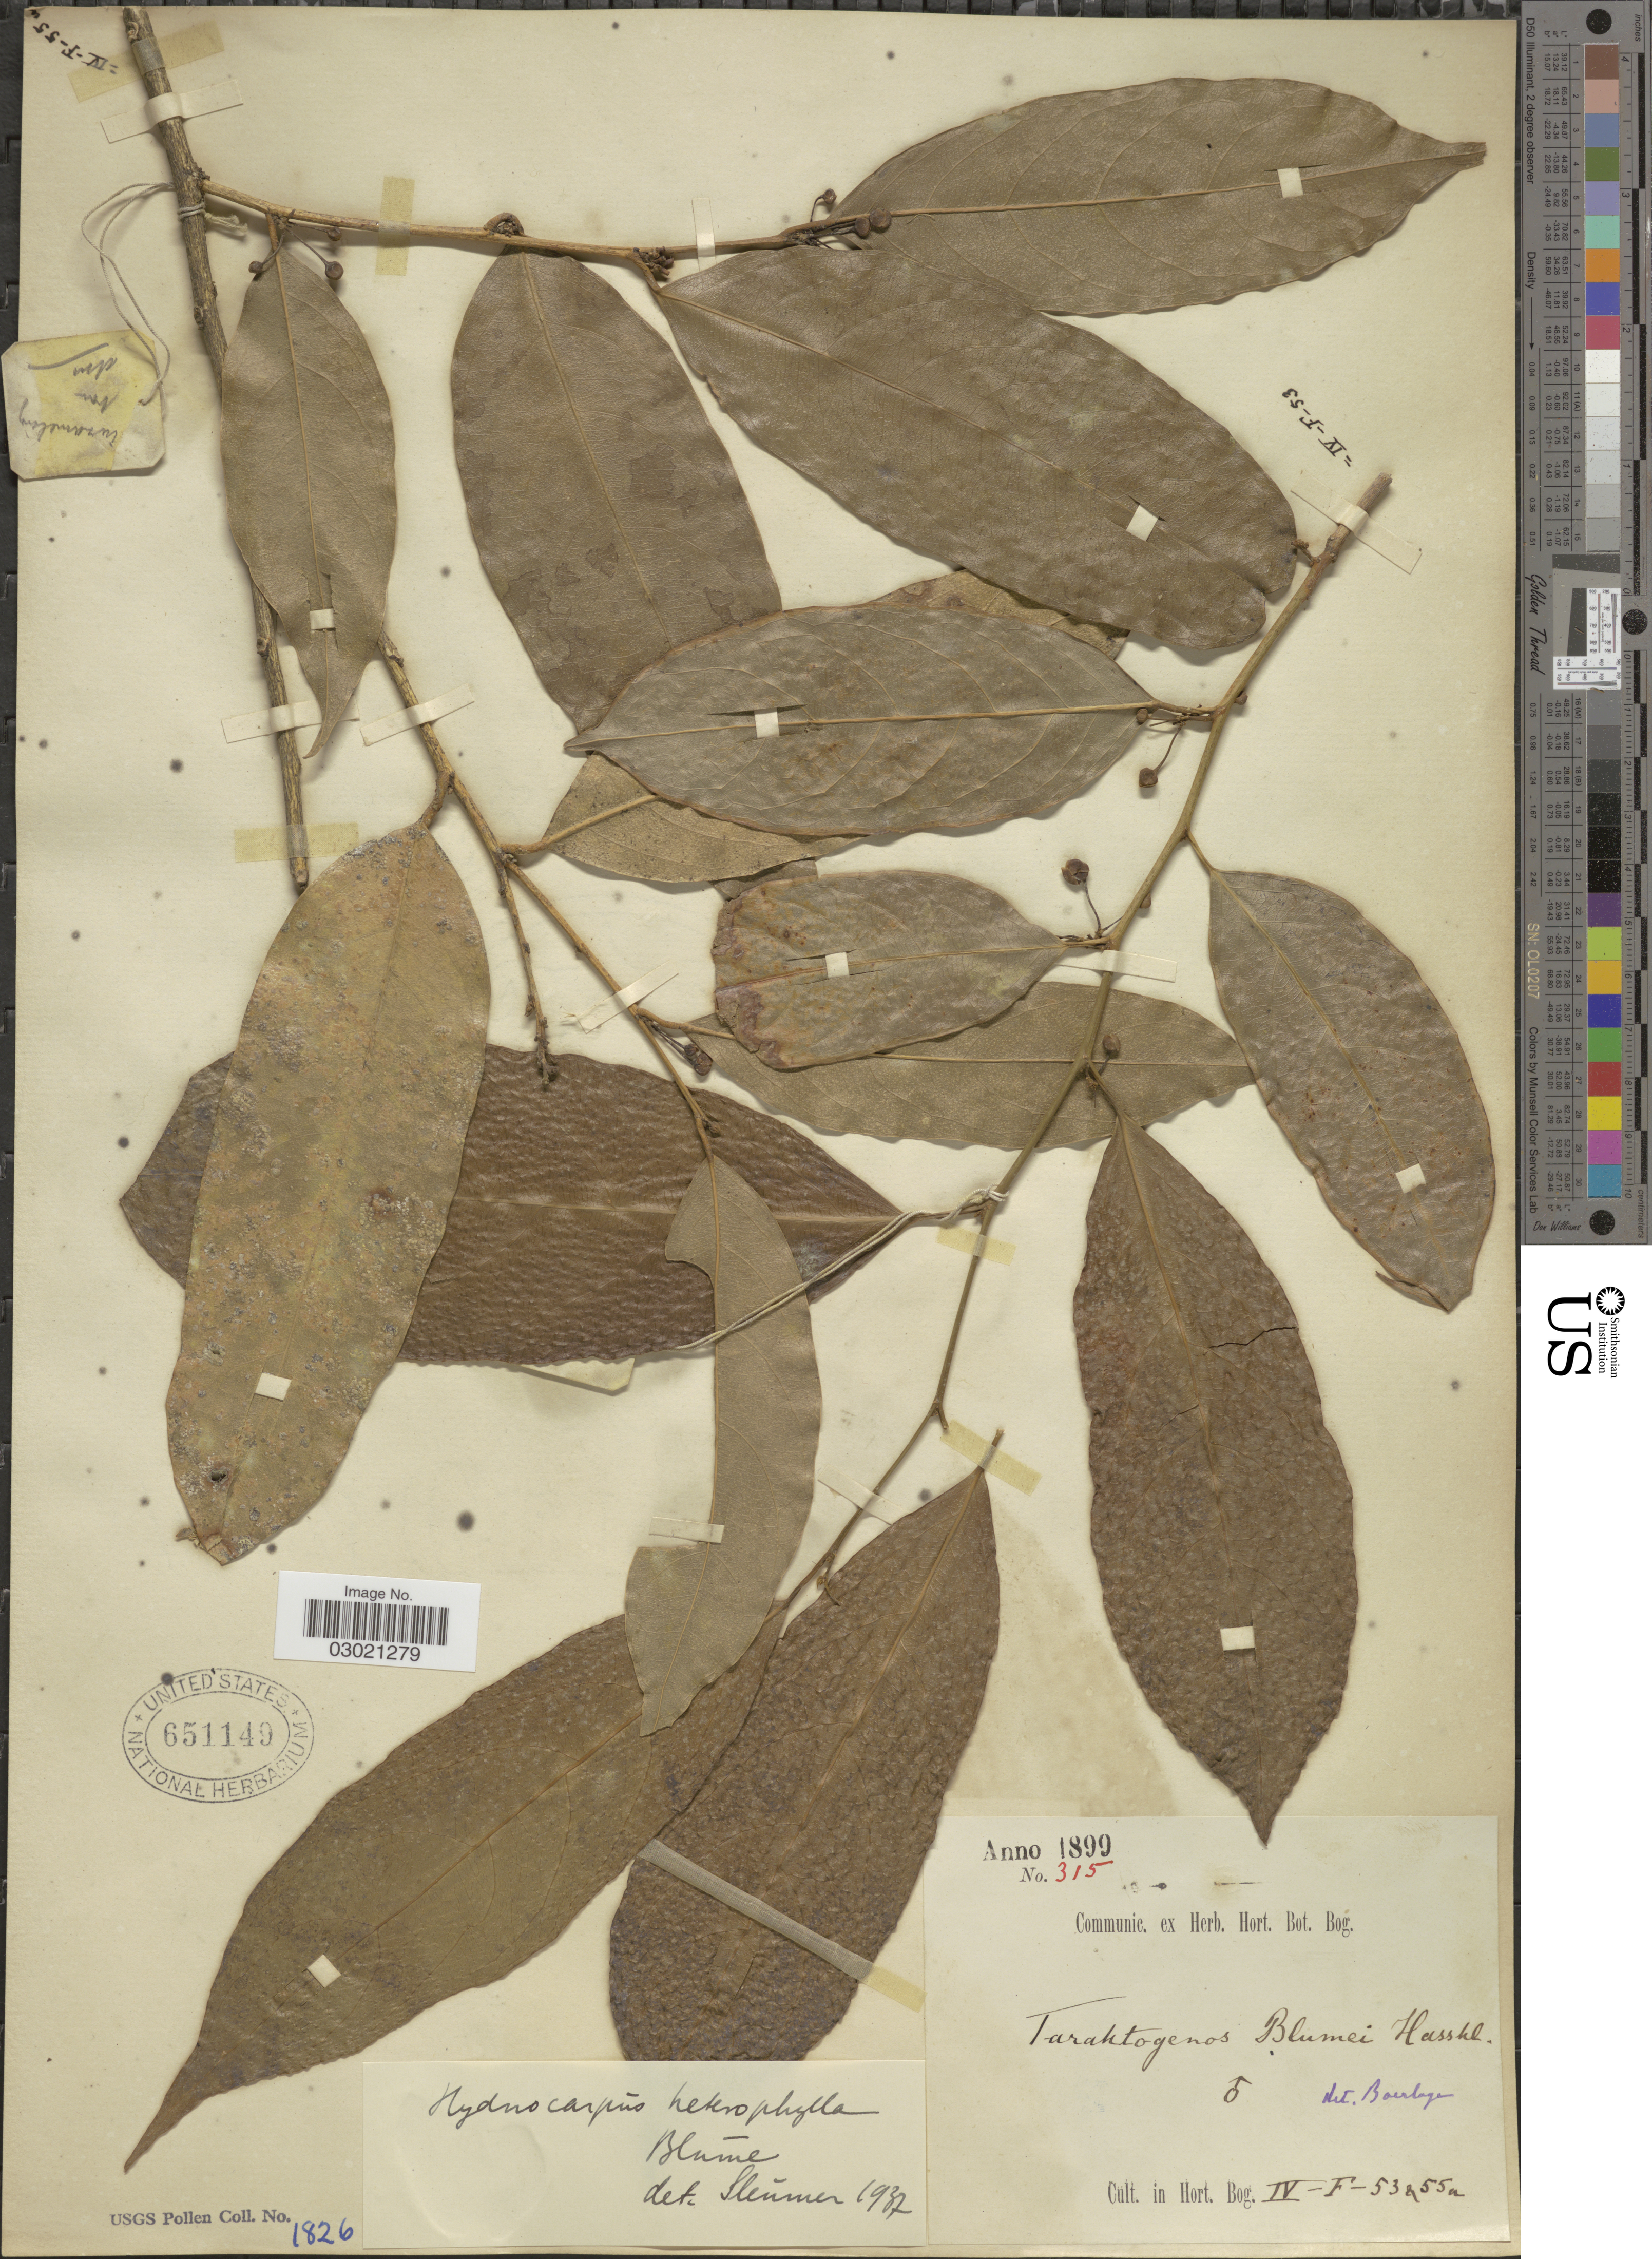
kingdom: Plantae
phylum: Tracheophyta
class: Magnoliopsida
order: Malpighiales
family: Achariaceae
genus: Hydnocarpus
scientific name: Hydnocarpus heterophyllus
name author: Blume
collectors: ex herb. Hort. Bot. Bog.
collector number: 315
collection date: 1899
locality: Cult. in Hort. Bog. IV-F-53&55a.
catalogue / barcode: US 651149